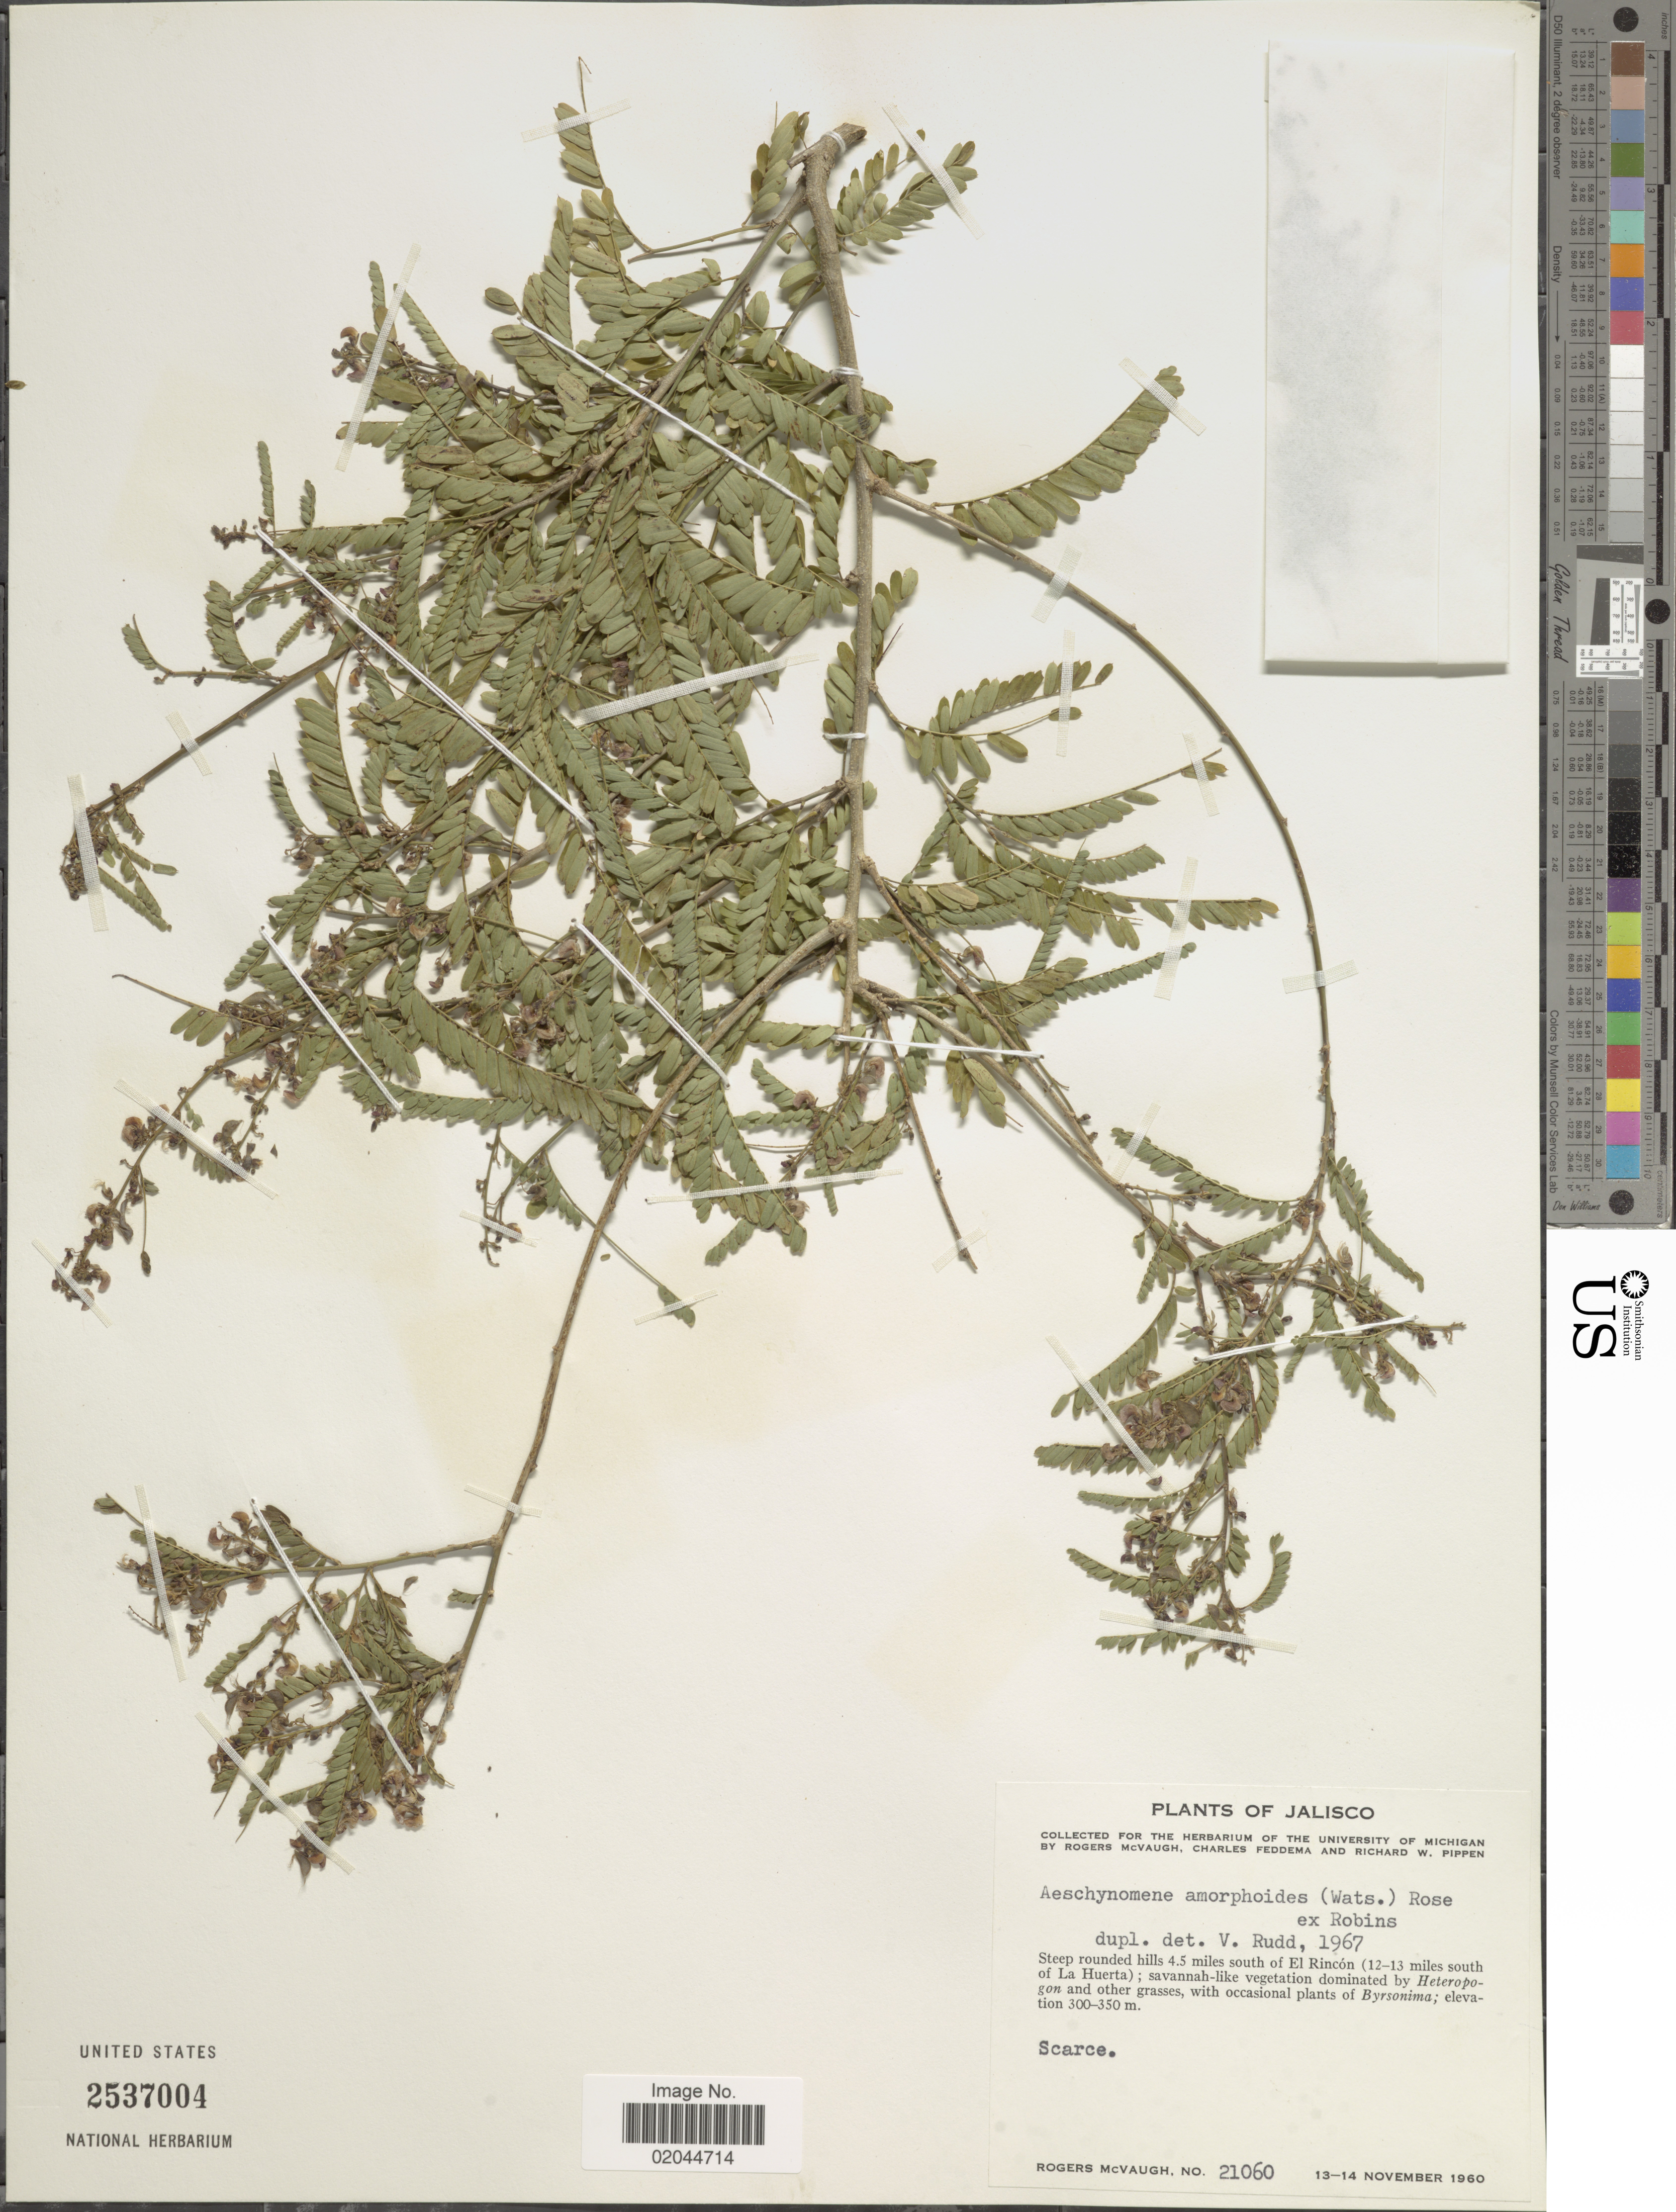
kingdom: Plantae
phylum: Tracheophyta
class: Magnoliopsida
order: Fabales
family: Fabaceae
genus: Aeschynomene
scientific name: Aeschynomene amorphoides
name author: (S. Watson) Rose ex B.L. Rob.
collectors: R. McVaugh, C. Feddema & R. W. Pippen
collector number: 21060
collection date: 1960-11-13/1960-11-14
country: Mexico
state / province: Jalisco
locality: Steep rounded hills 4.5 miles south of El Rincon (12-13 miles south of La Huerta); savannah-like vegetation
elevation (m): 300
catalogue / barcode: US 2537004